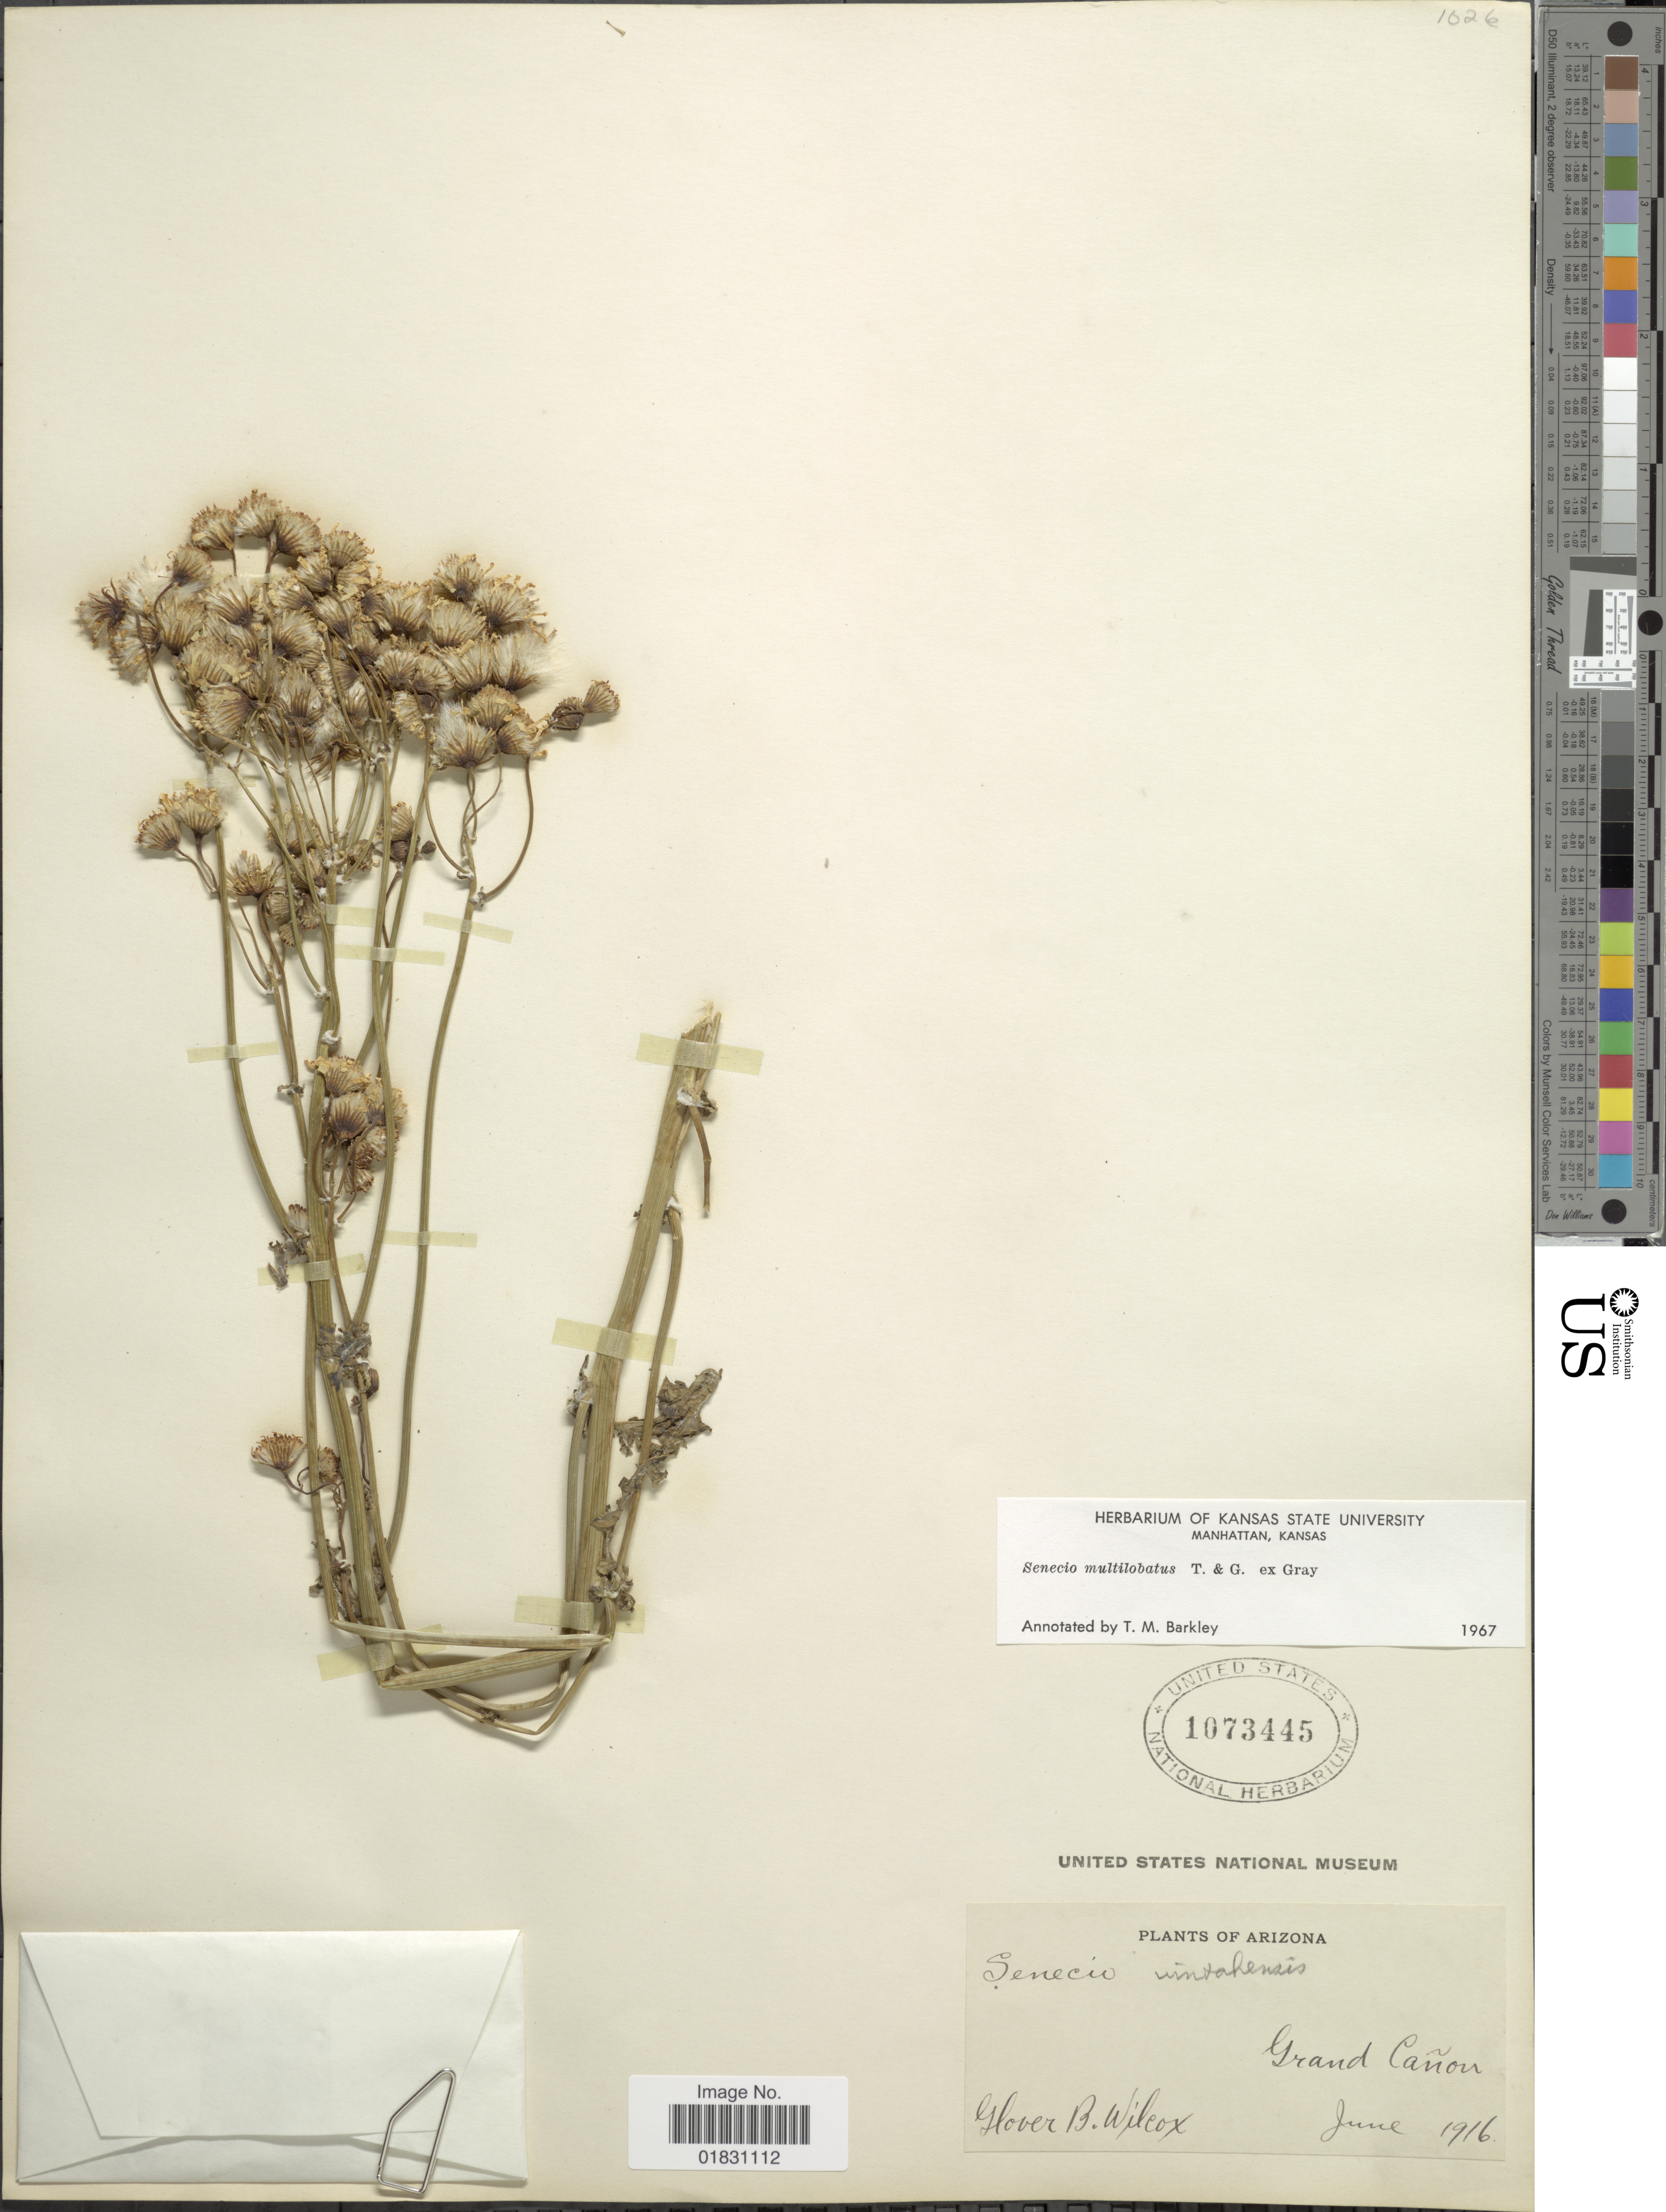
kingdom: Plantae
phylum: Tracheophyta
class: Magnoliopsida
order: Asterales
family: Asteraceae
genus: Packera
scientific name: Packera multilobata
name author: (Torr. & A. Gray) W.A. Weber & Á. Löve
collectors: G. Wilcox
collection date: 1916-06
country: United States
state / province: Arizona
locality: Grand Canon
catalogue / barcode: US 1073445